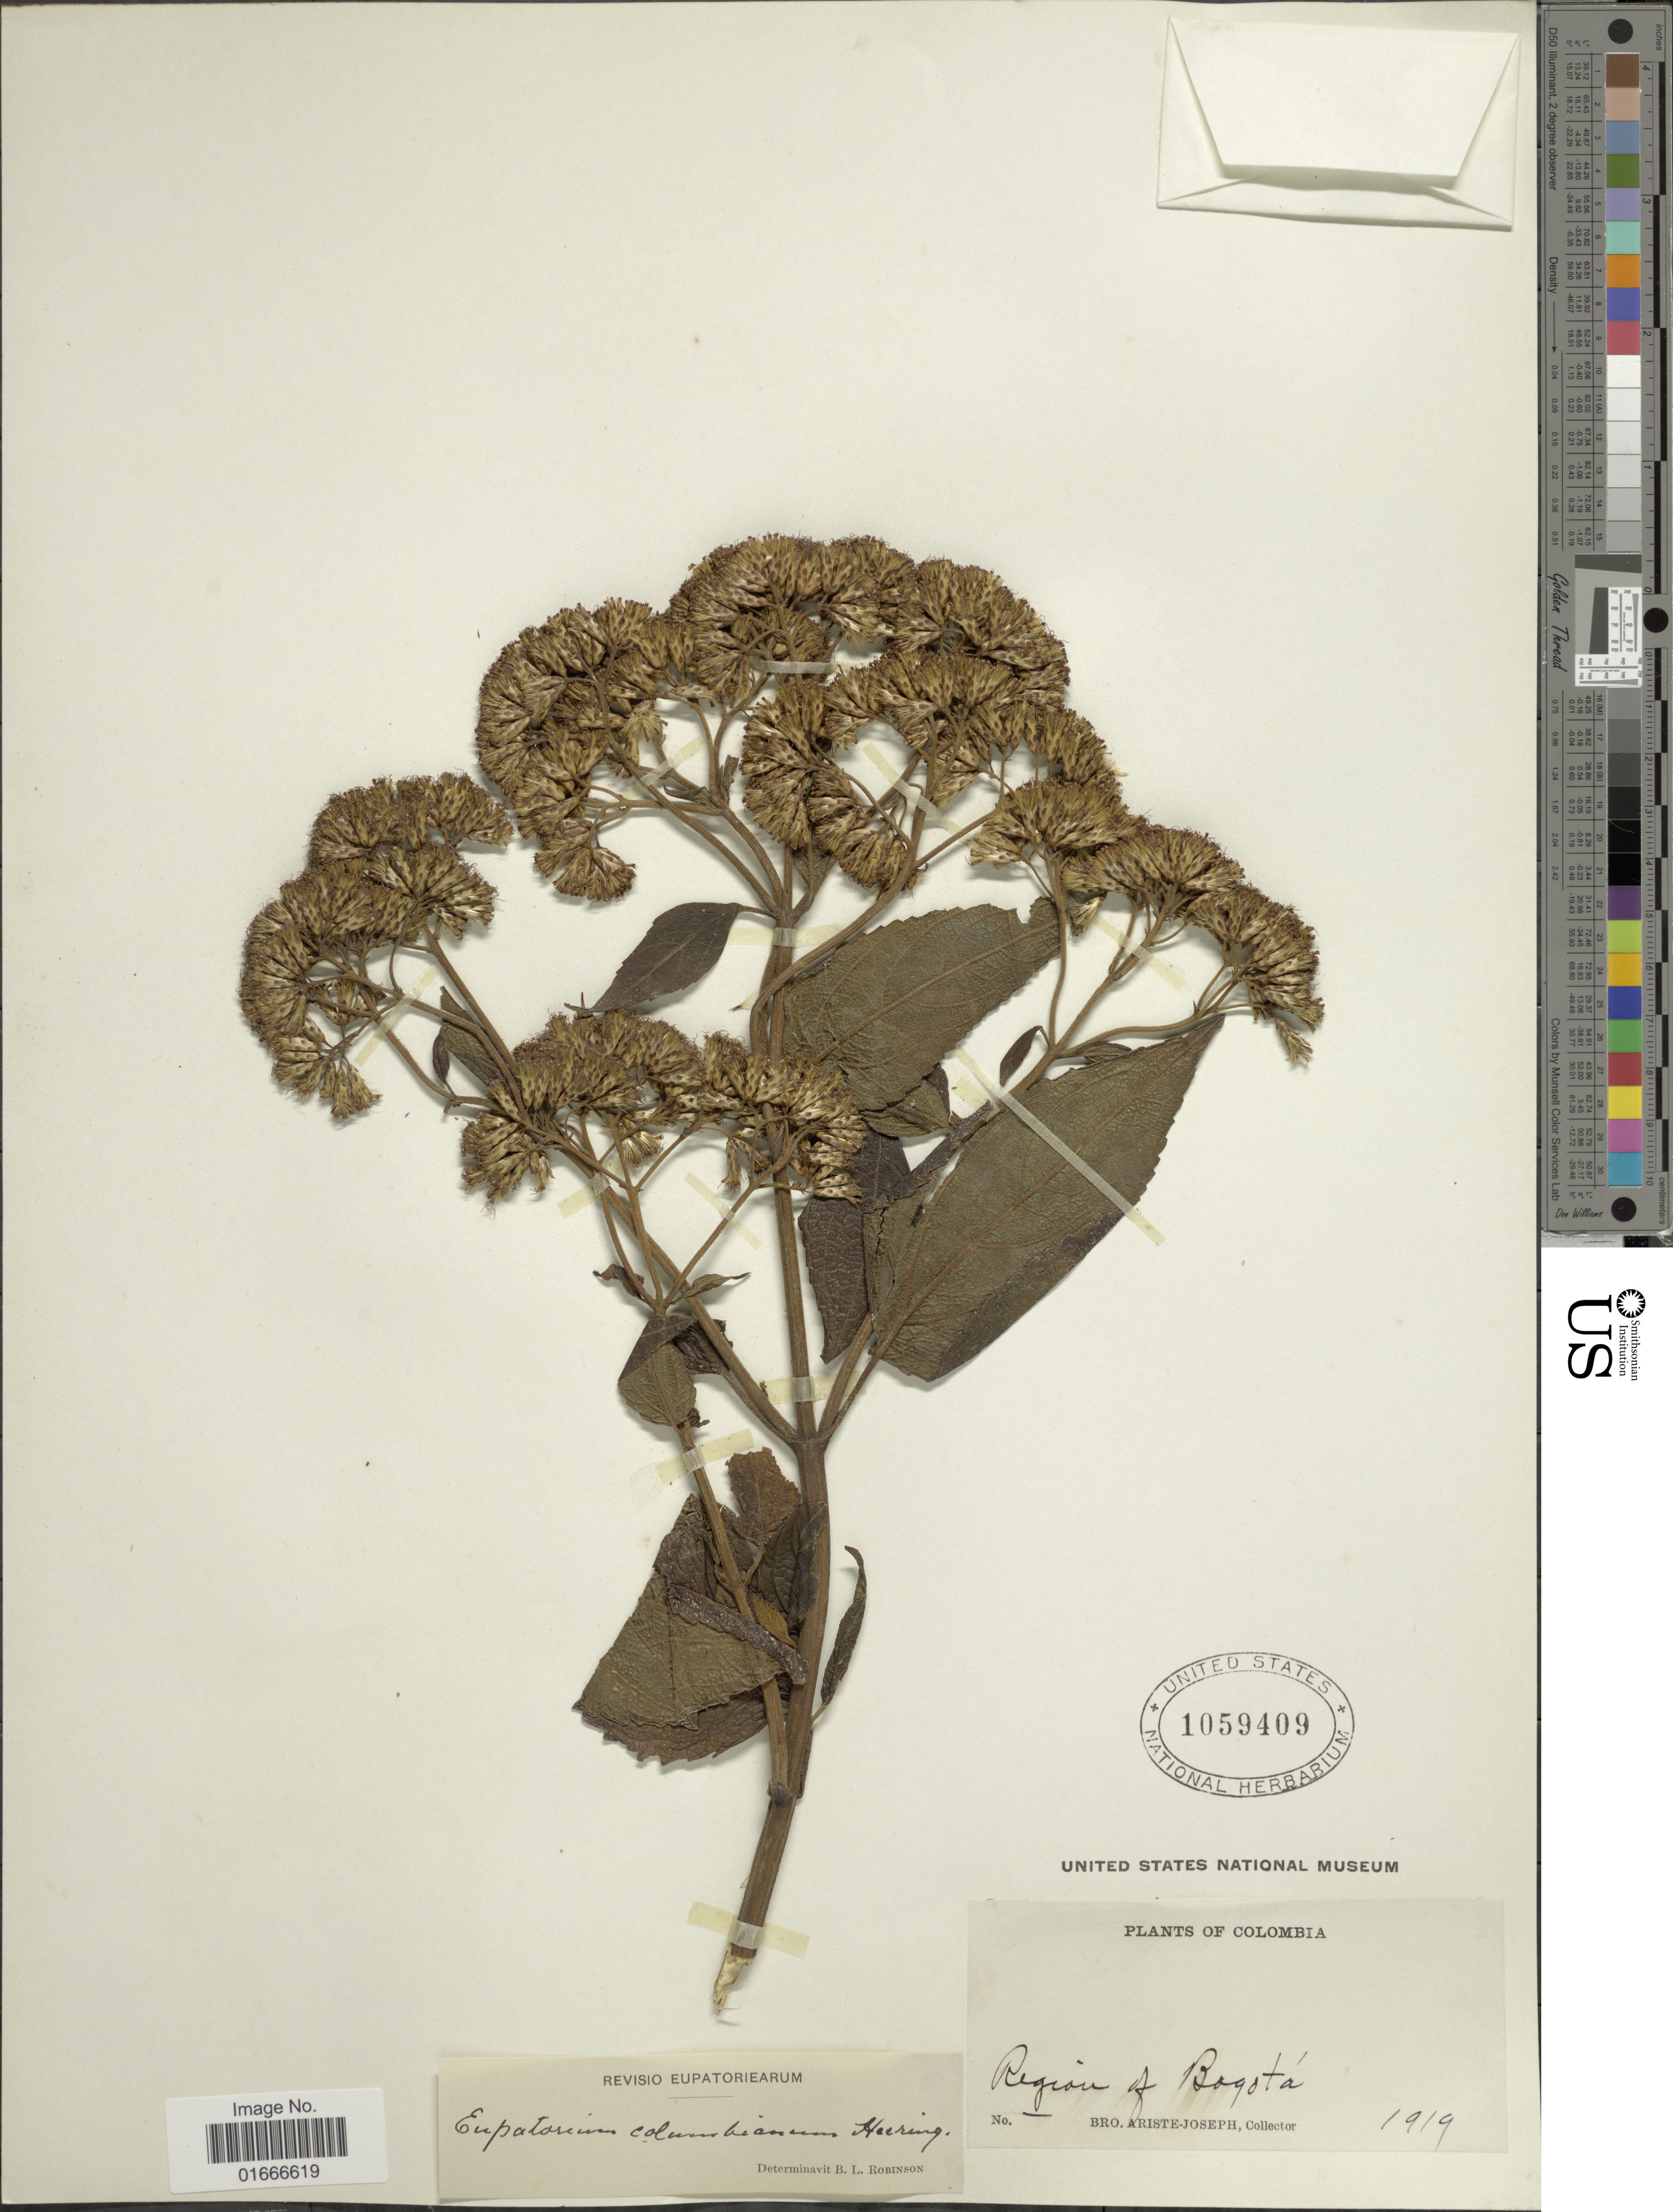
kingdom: Plantae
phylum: Tracheophyta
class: Magnoliopsida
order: Asterales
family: Asteraceae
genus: Chromolaena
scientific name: Chromolaena columbiana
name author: (Heering) R.M. King & H. Rob.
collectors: Bro. Ariste-Joseph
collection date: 1919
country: Colombia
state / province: Bogota D.C.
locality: Region of Bogota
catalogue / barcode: US 1059409